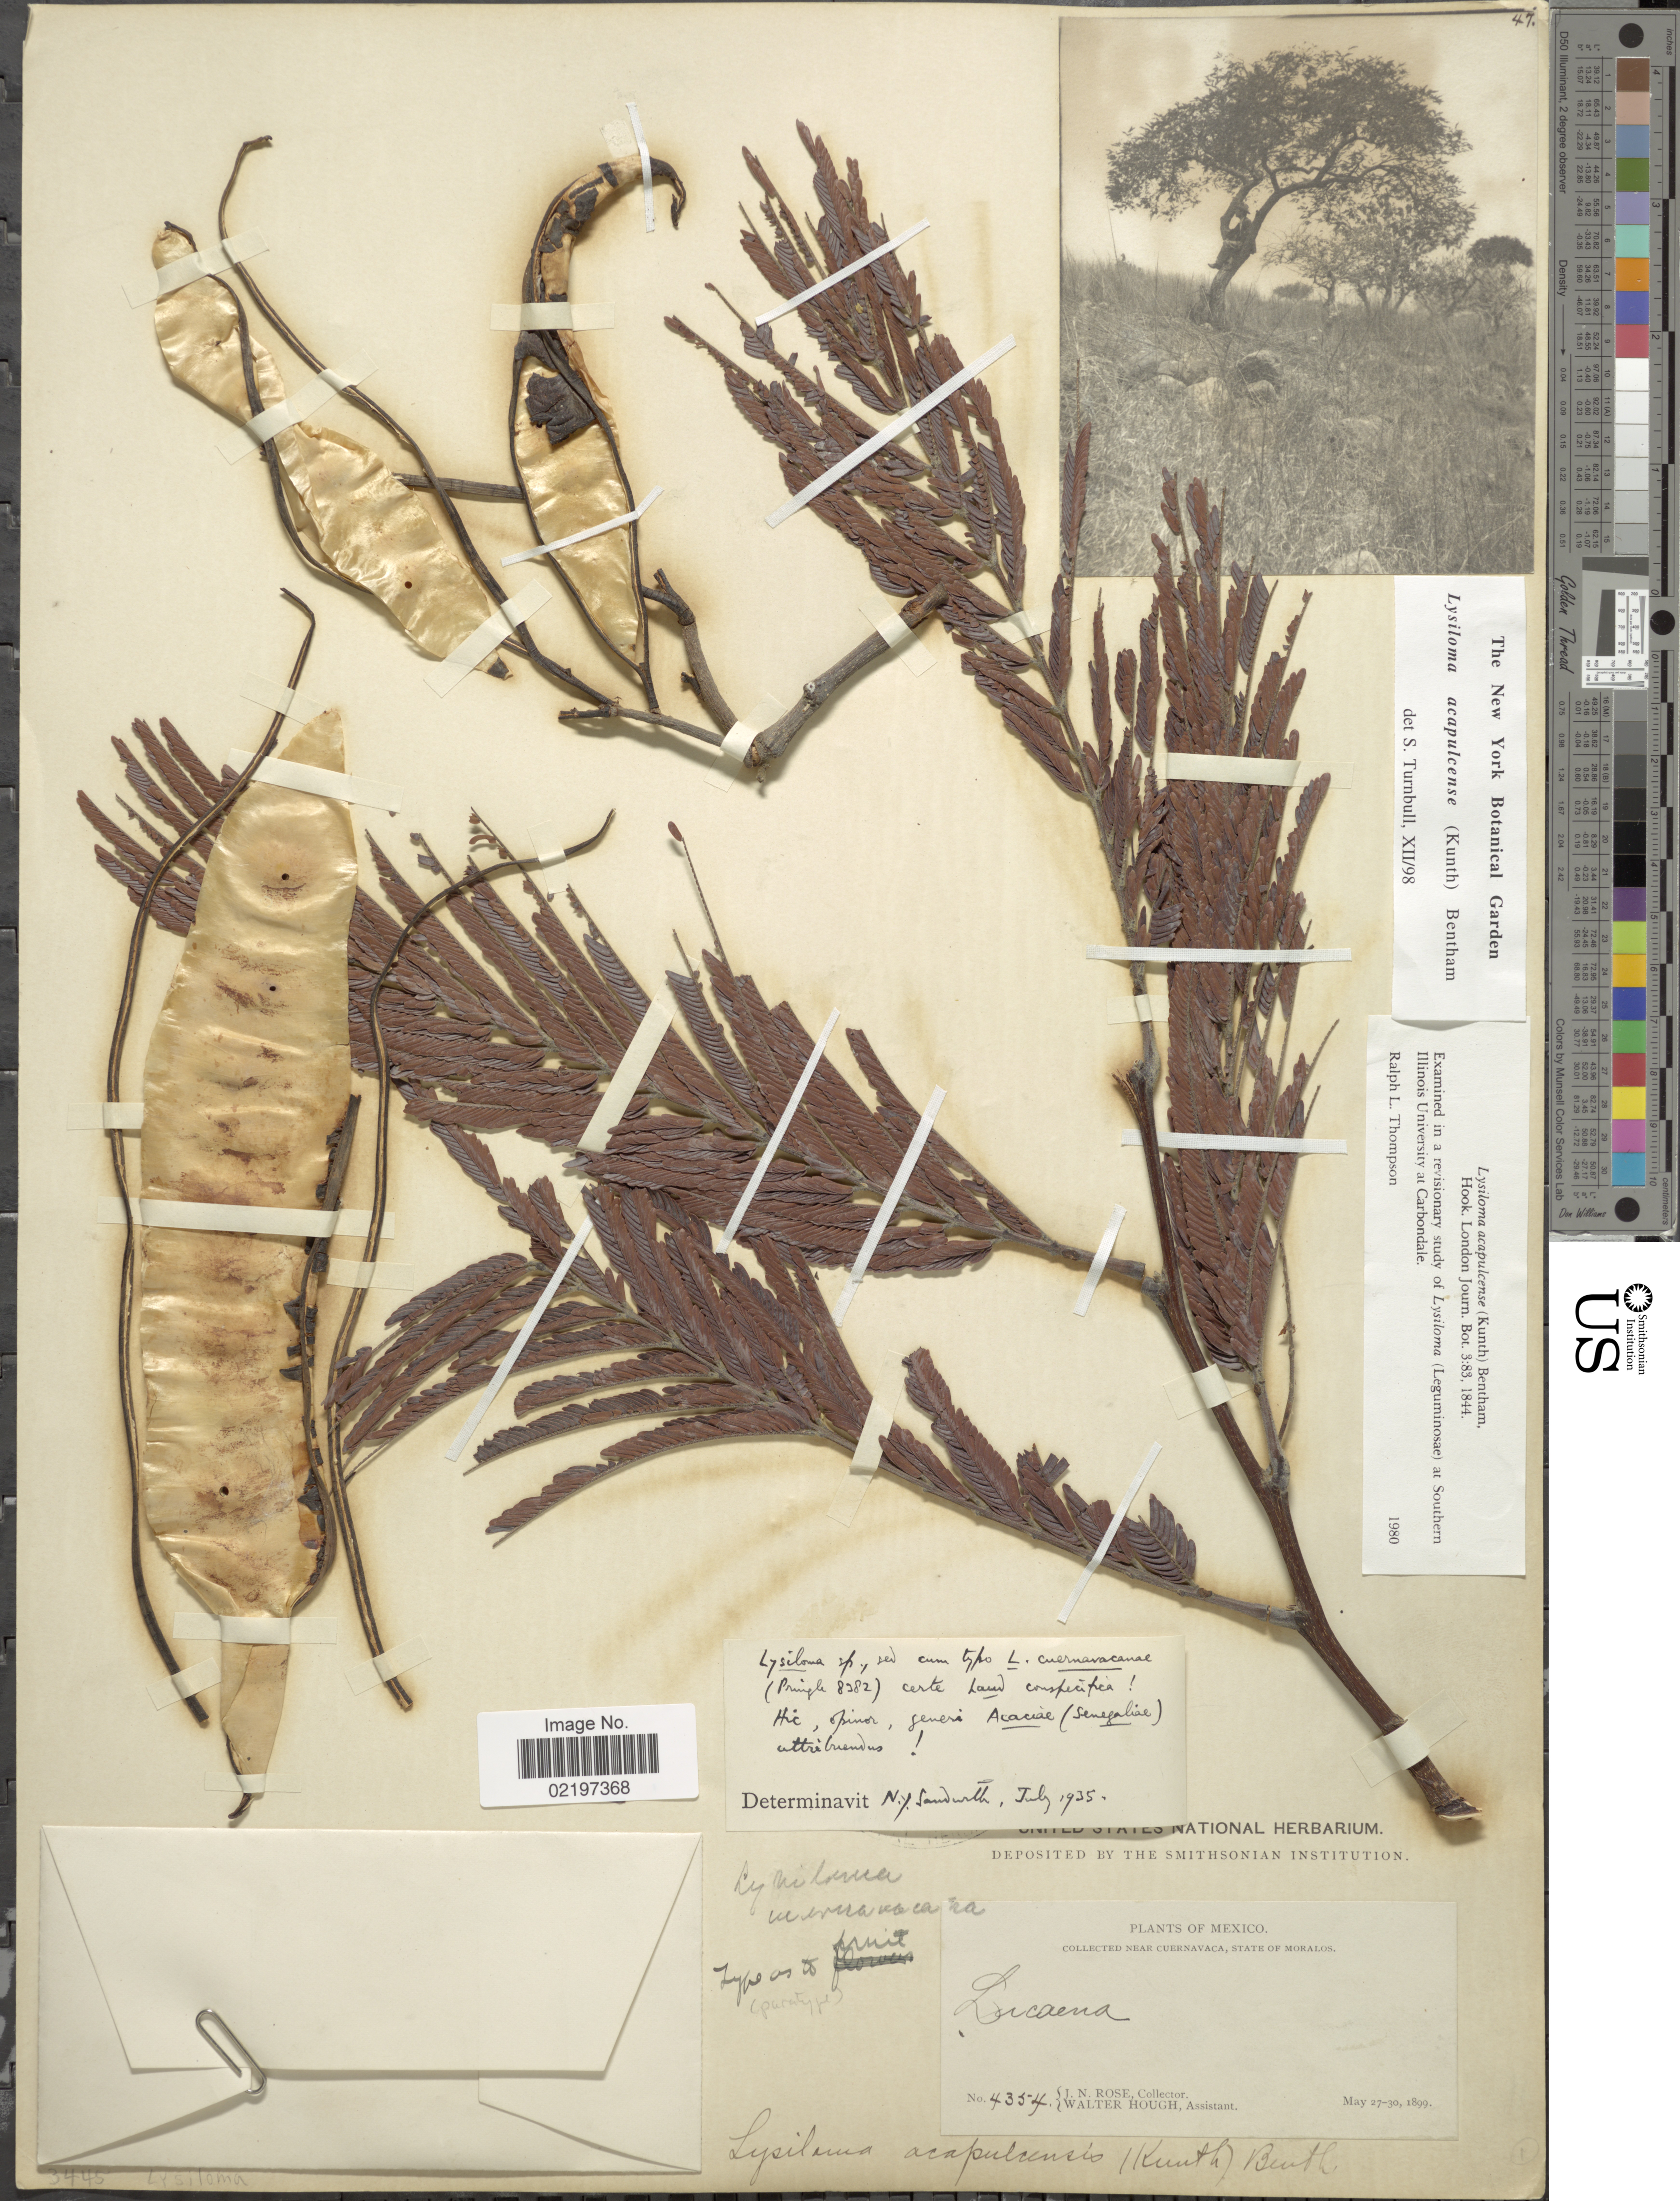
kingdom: Plantae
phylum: Tracheophyta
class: Magnoliopsida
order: Fabales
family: Fabaceae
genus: Lysiloma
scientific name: Lysiloma acapulcense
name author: (Kunth) Benth.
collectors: J. N. Rose & W. Hough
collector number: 4354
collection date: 1899-05-27/1899-05-30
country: Mexico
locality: Near Cuernavaca, State of Moralos